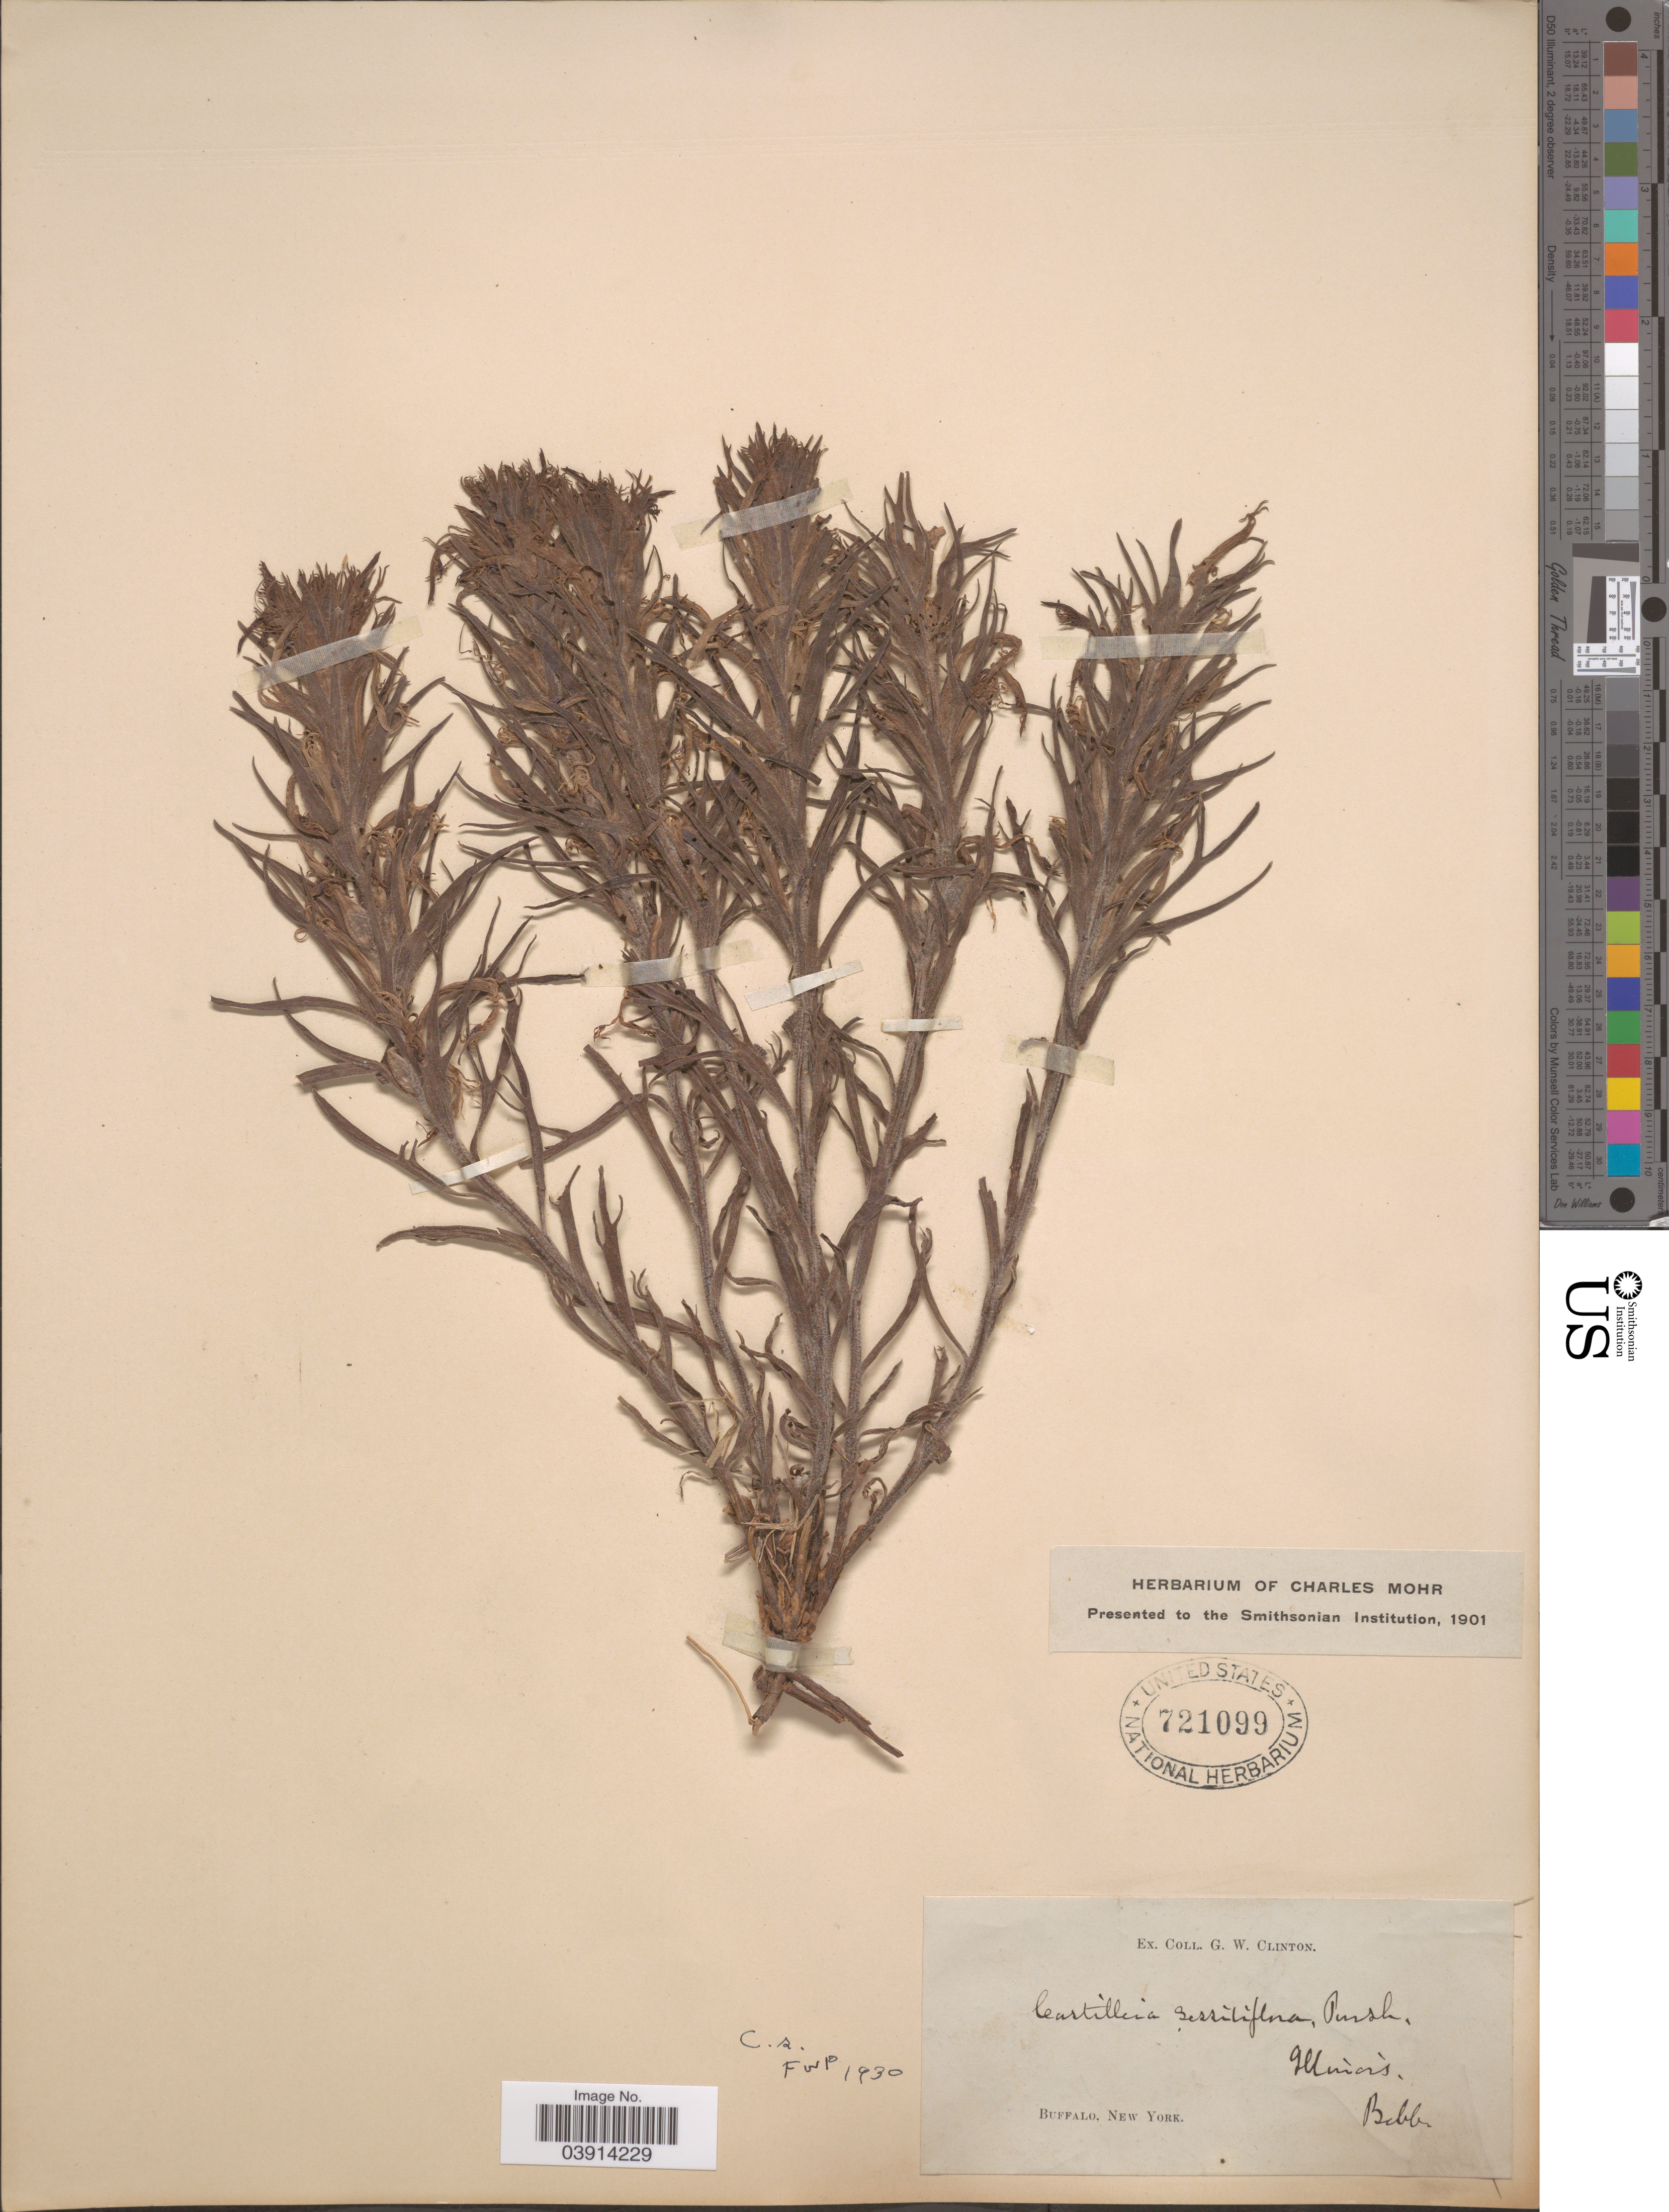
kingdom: Plantae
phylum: Tracheophyta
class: Magnoliopsida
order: Lamiales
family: Orobanchaceae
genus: Castilleja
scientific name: Castilleja sessiliflora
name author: Pursh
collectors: -. Bebb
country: United States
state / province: New York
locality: Buffalo.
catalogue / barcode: US 721099